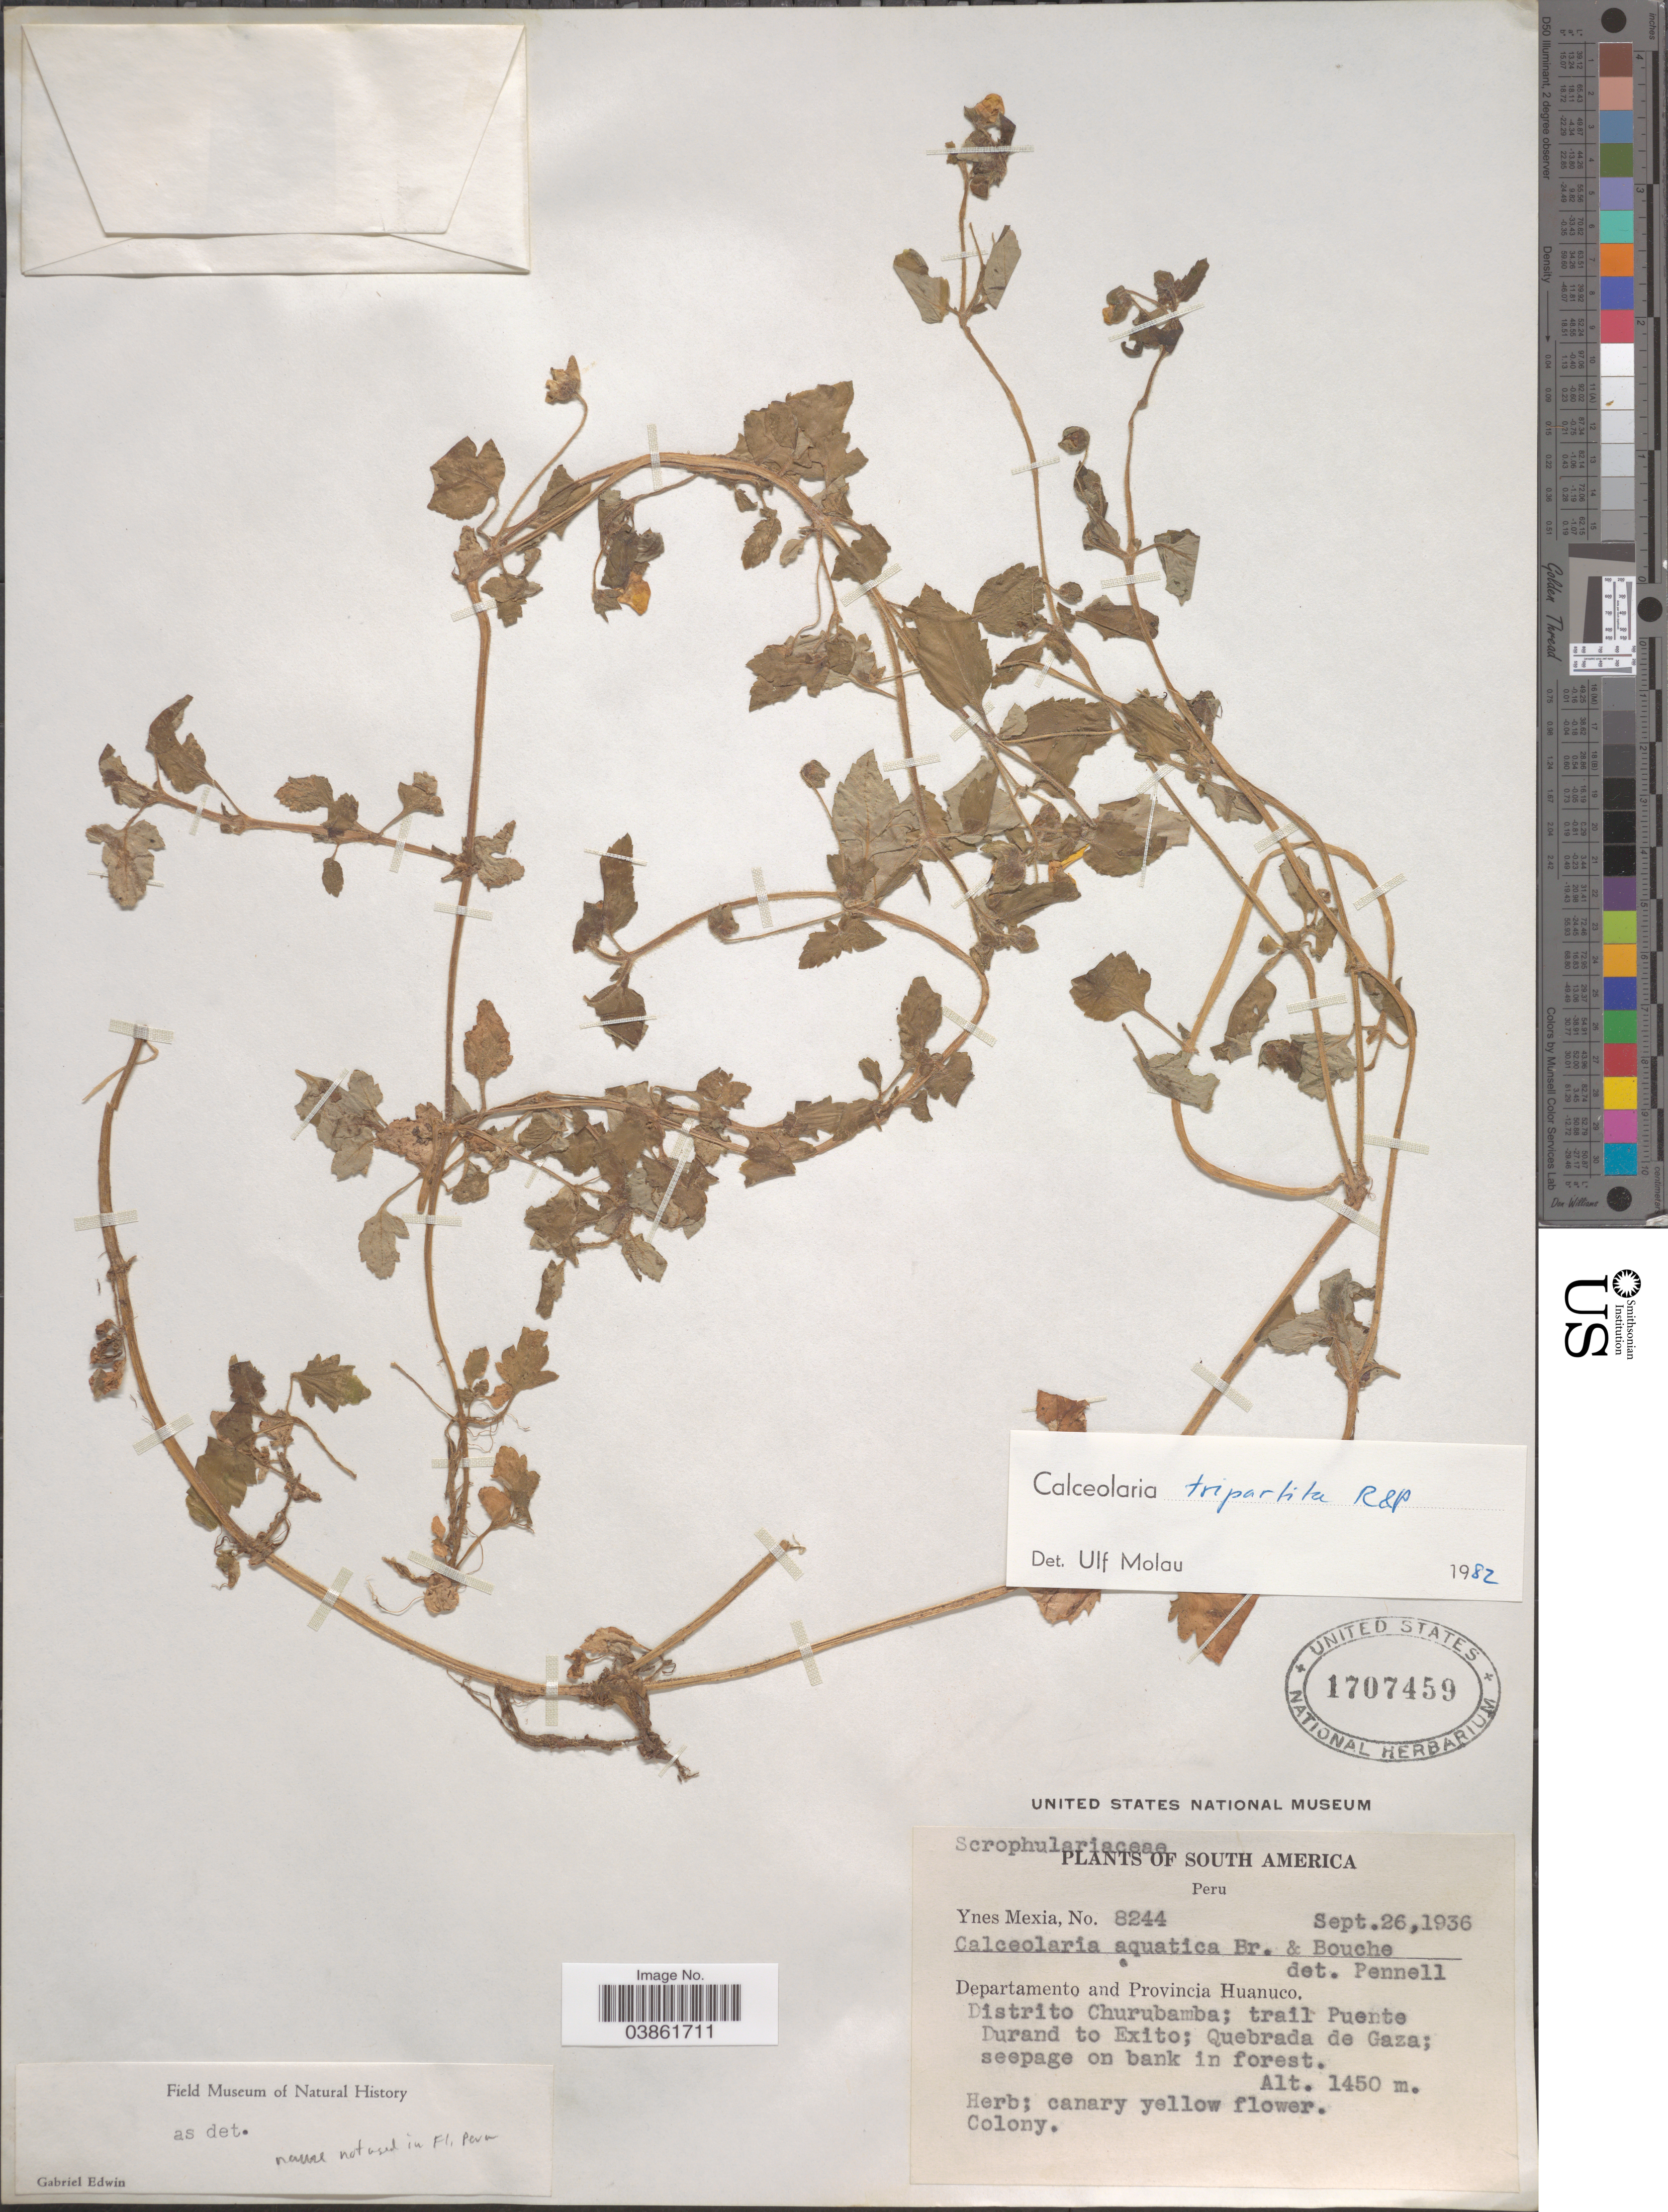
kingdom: Plantae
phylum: Tracheophyta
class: Magnoliopsida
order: Lamiales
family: Calceolariaceae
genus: Calceolaria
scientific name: Calceolaria tripartita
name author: Ruiz & Pav.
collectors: Y. Mexia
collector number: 8244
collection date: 1936-09-26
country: Peru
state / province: Huánuco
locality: Departamento and Provincia Huanuco. Distrito Churubamba; trail Puente Durand to Exito; Quebrada de Gaza.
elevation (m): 1450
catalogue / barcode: US 1707459